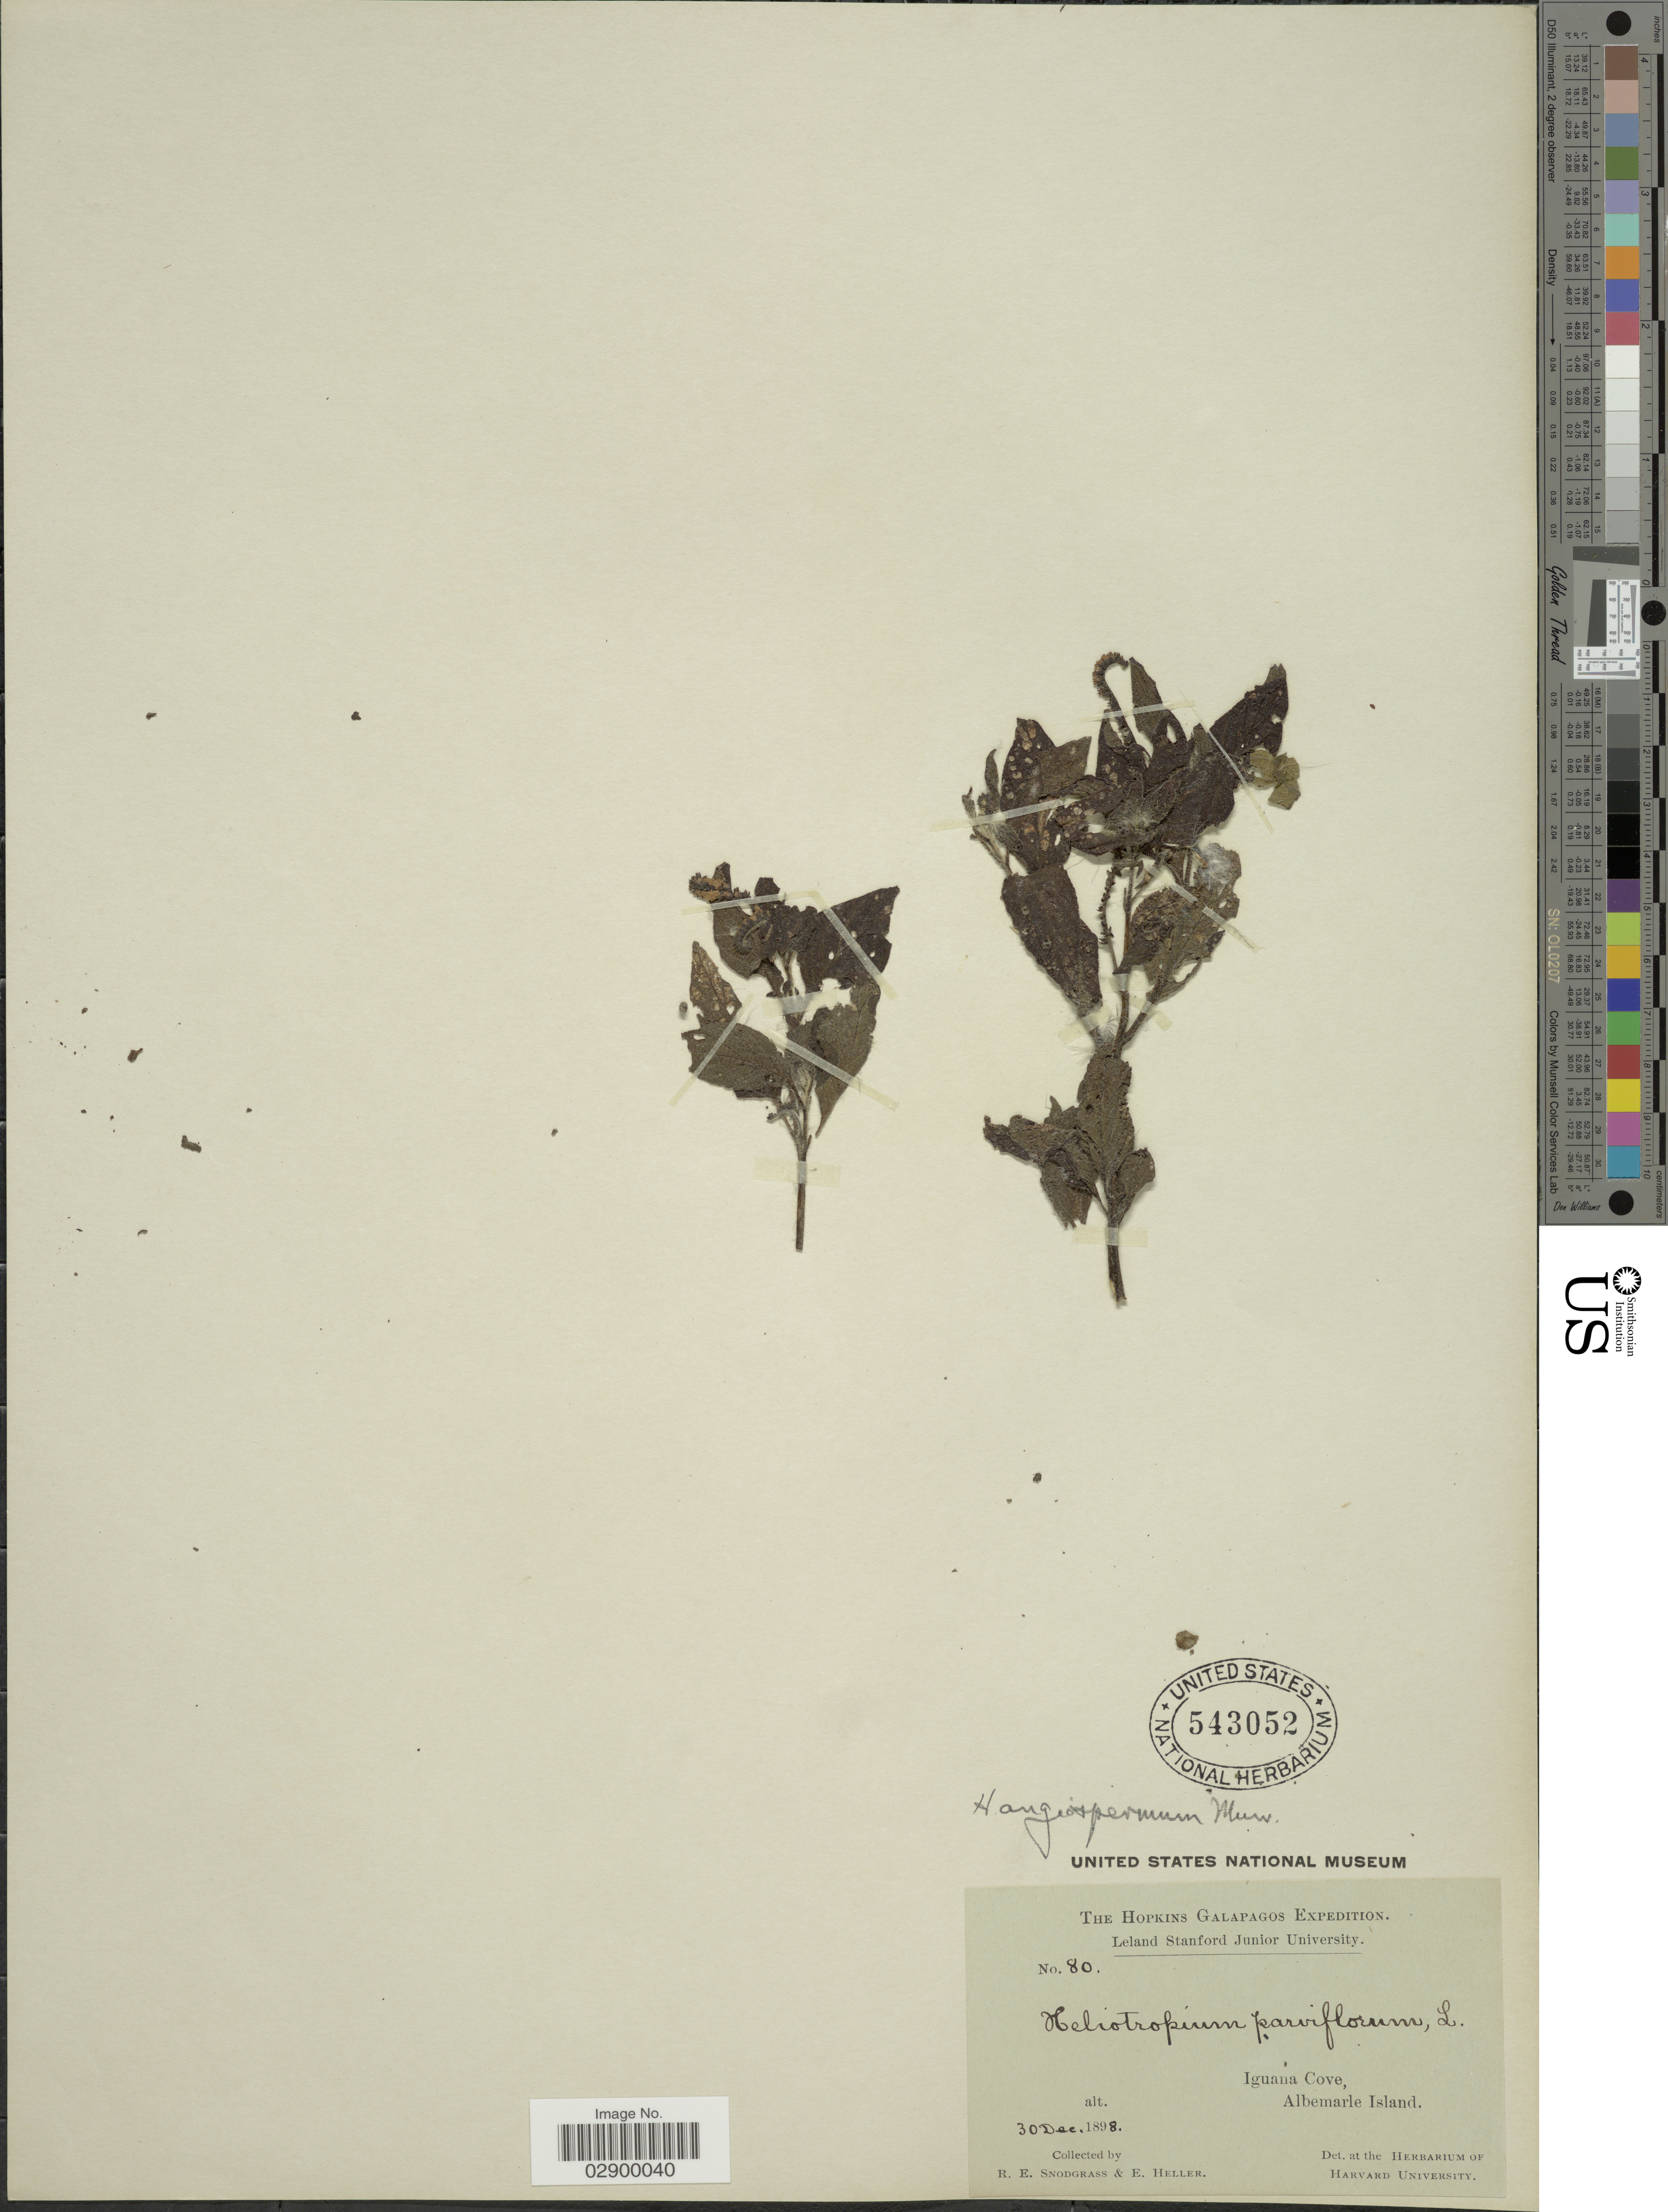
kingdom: Plantae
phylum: Tracheophyta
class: Magnoliopsida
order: Boraginales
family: Heliotropiaceae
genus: Heliotropium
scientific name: Heliotropium angiospermum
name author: Murray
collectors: R. E. Snodgrass & E. Heller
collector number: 80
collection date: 1898-12-30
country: Ecuador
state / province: Colón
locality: Galapagos. Iguana Cove, Albemarle Island.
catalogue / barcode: US 543052